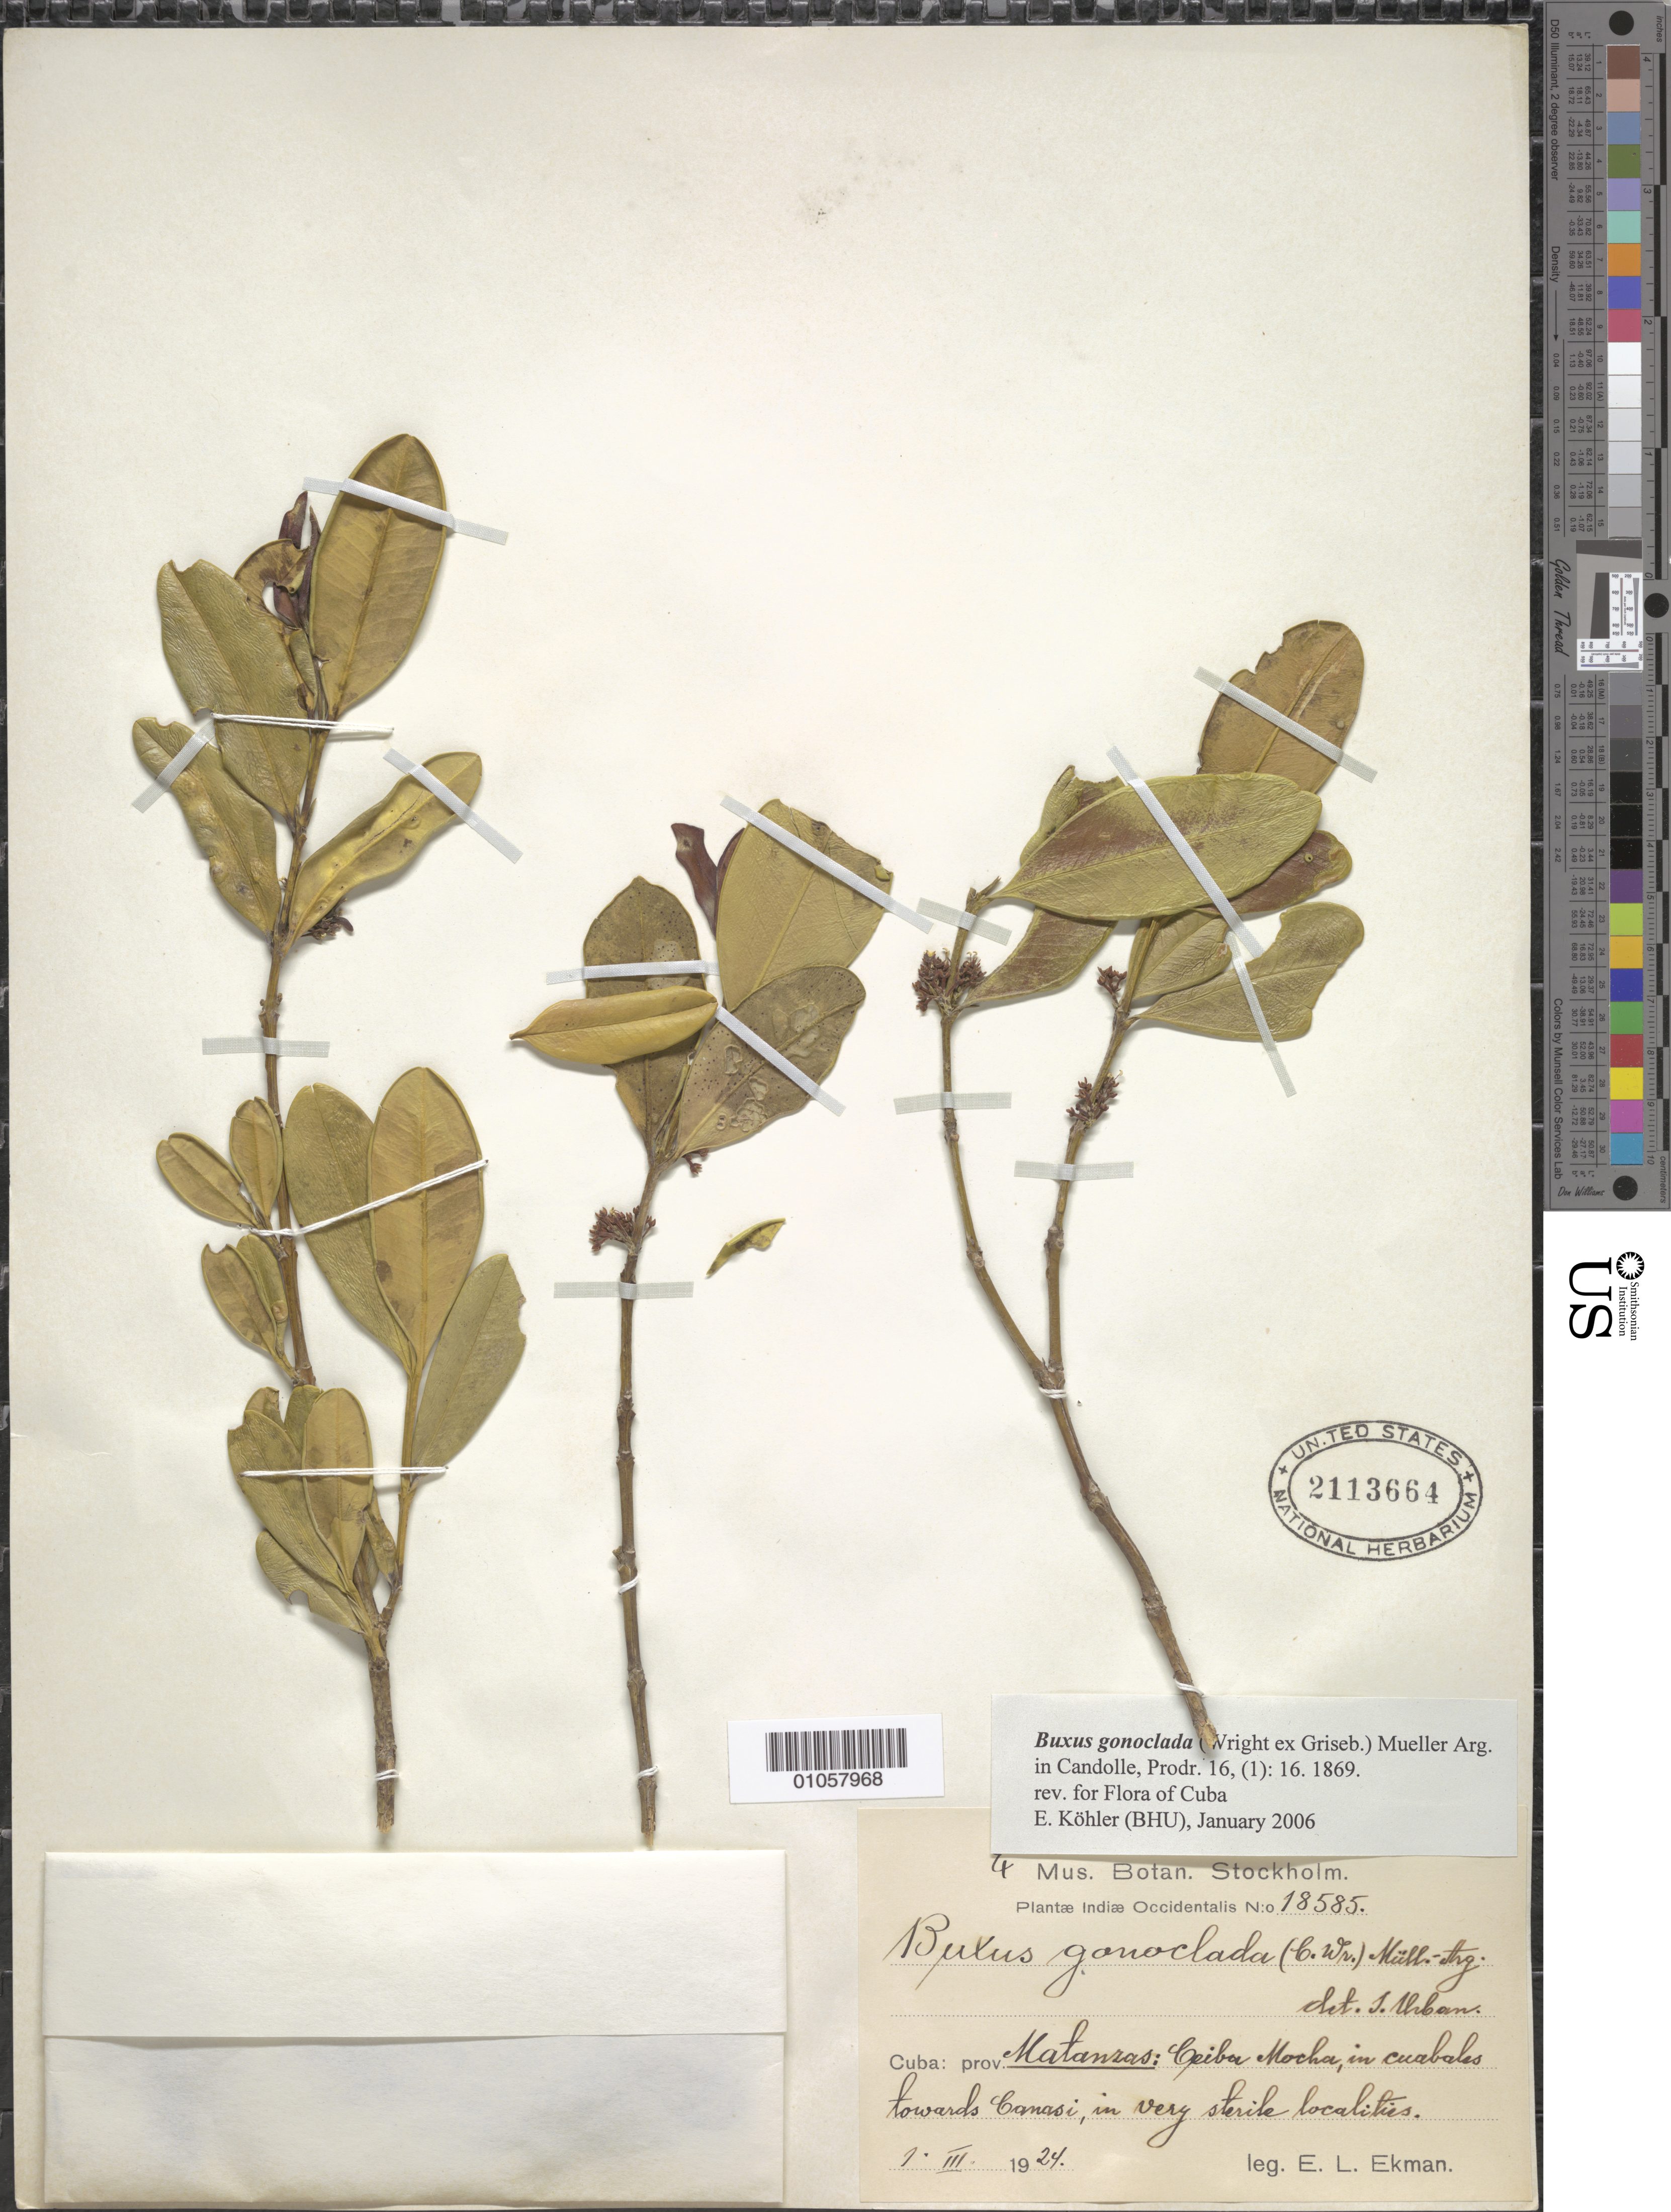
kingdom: Plantae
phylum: Tracheophyta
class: Magnoliopsida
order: Buxales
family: Buxaceae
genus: Buxus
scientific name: Buxus gonoclada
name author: (Griseb.) Müll. Arg.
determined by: Kohler, E.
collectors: E. L. Ekman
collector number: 18585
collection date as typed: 01 Mar 1924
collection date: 1924-03-01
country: Cuba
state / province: Matanzas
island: Cuba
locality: Ceiba Mocha, towards Canasi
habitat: In cuabales, in very sterile localities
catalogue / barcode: US 2113664